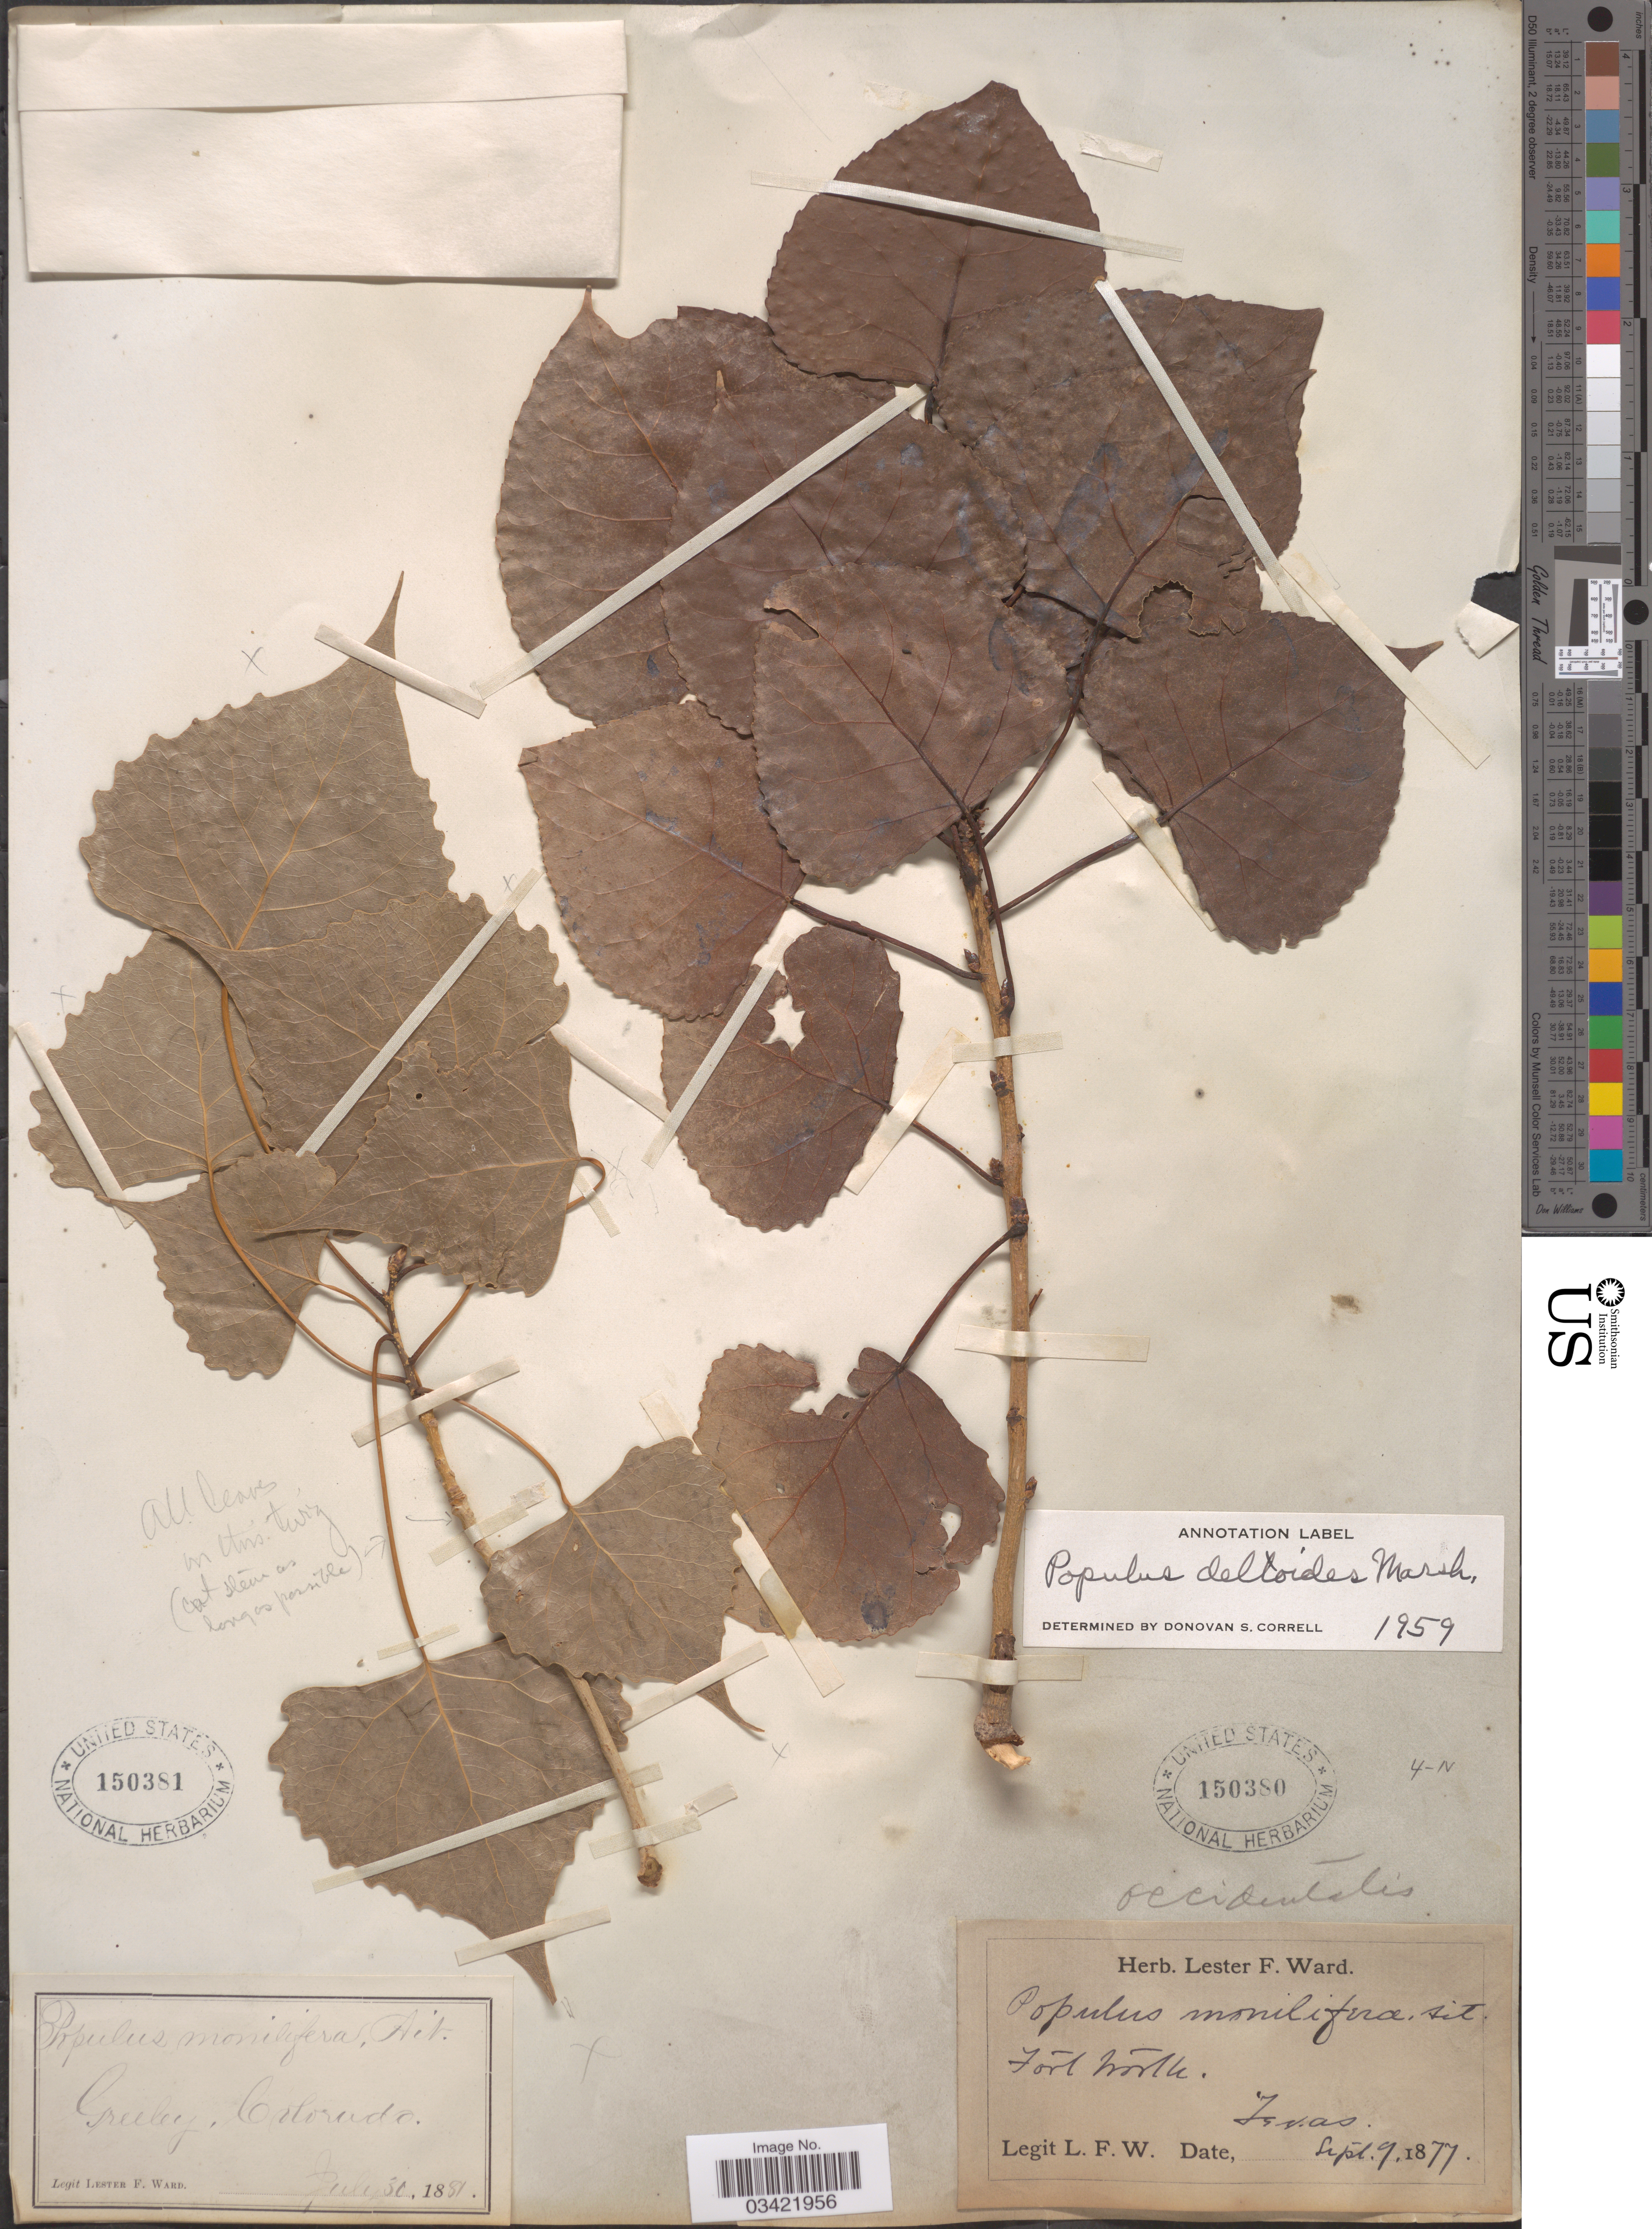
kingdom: Plantae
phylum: Tracheophyta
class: Magnoliopsida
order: Malpighiales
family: Salicaceae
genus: Populus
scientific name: Populus deltoides subsp. monilifera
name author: (Aiton) Eckenw.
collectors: L. F. Ward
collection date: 1881-07-30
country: United States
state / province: Colorado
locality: Greeley.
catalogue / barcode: US 150381